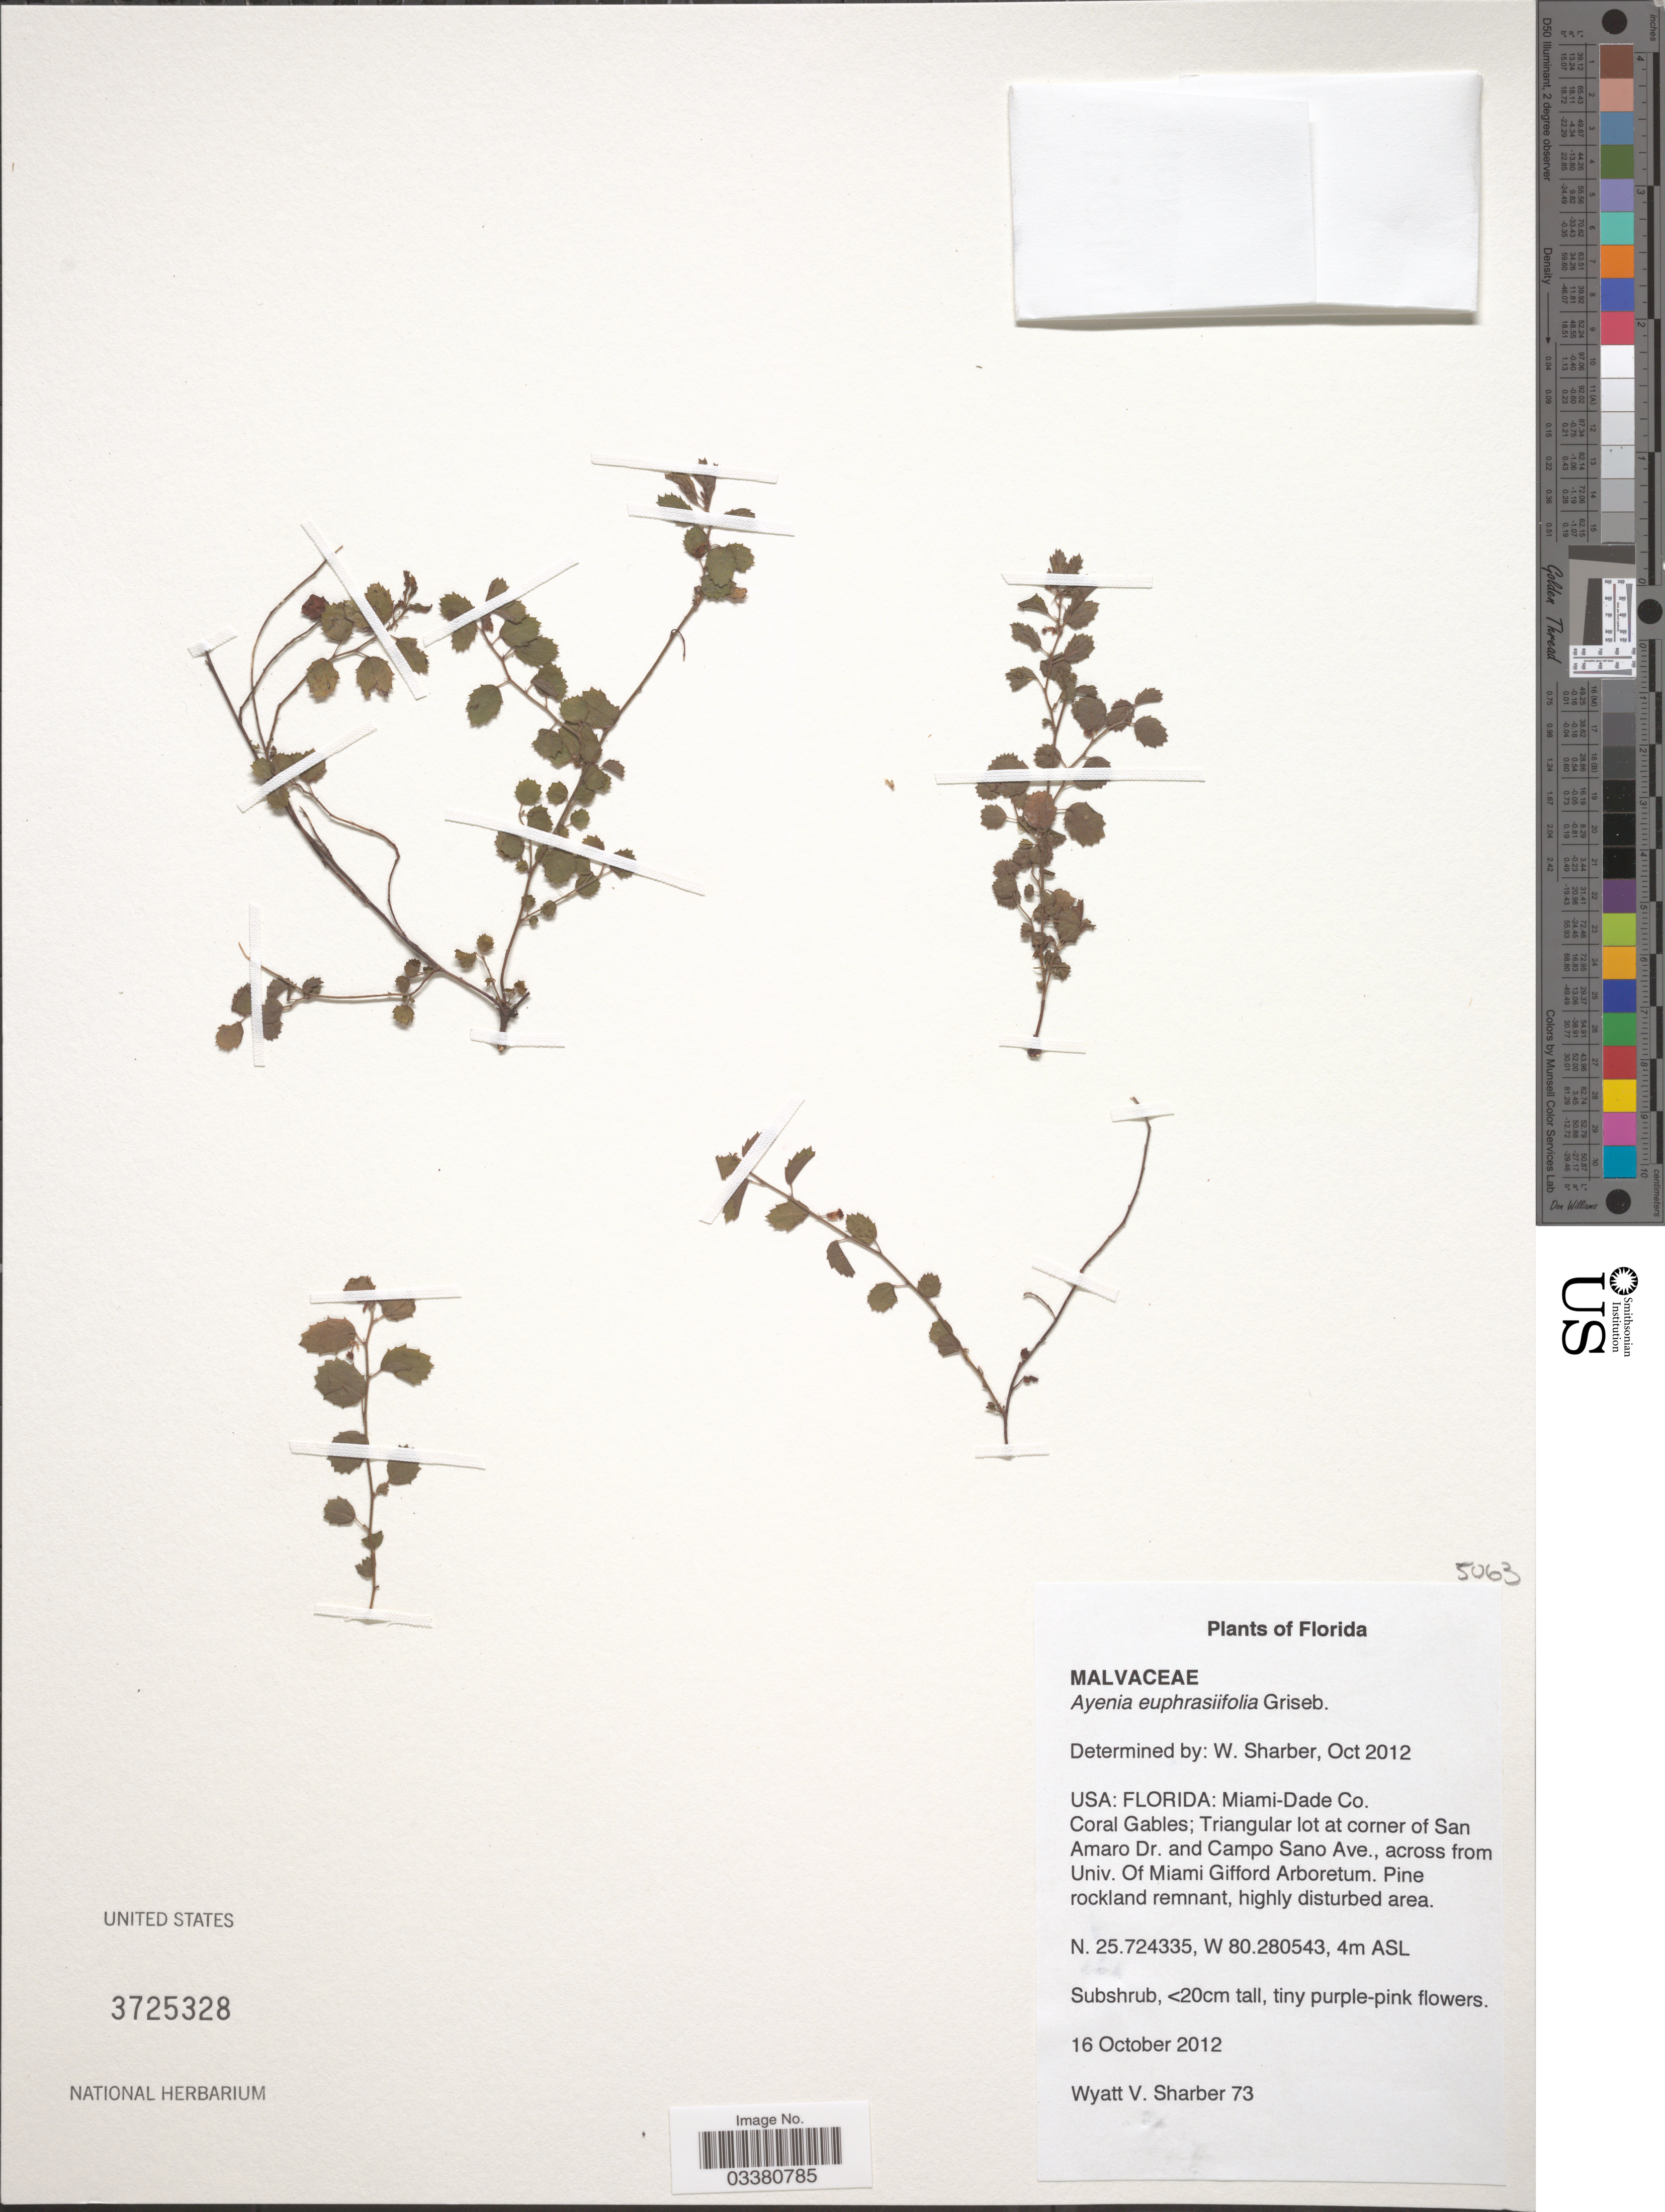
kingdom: Plantae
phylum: Tracheophyta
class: Magnoliopsida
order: Malvales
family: Malvaceae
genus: Ayenia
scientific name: Ayenia euphrasiifolia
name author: Griseb.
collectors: W. Sharber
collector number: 73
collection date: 2012-10-16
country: United States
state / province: Florida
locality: Miami-Dade Co. Coral Gables; Triangular lot at corner of San Amaro Dr. and Campo Sano Ave., across from Univ. of Miami Gifford Arboretum.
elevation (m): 4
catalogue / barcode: US 3725328